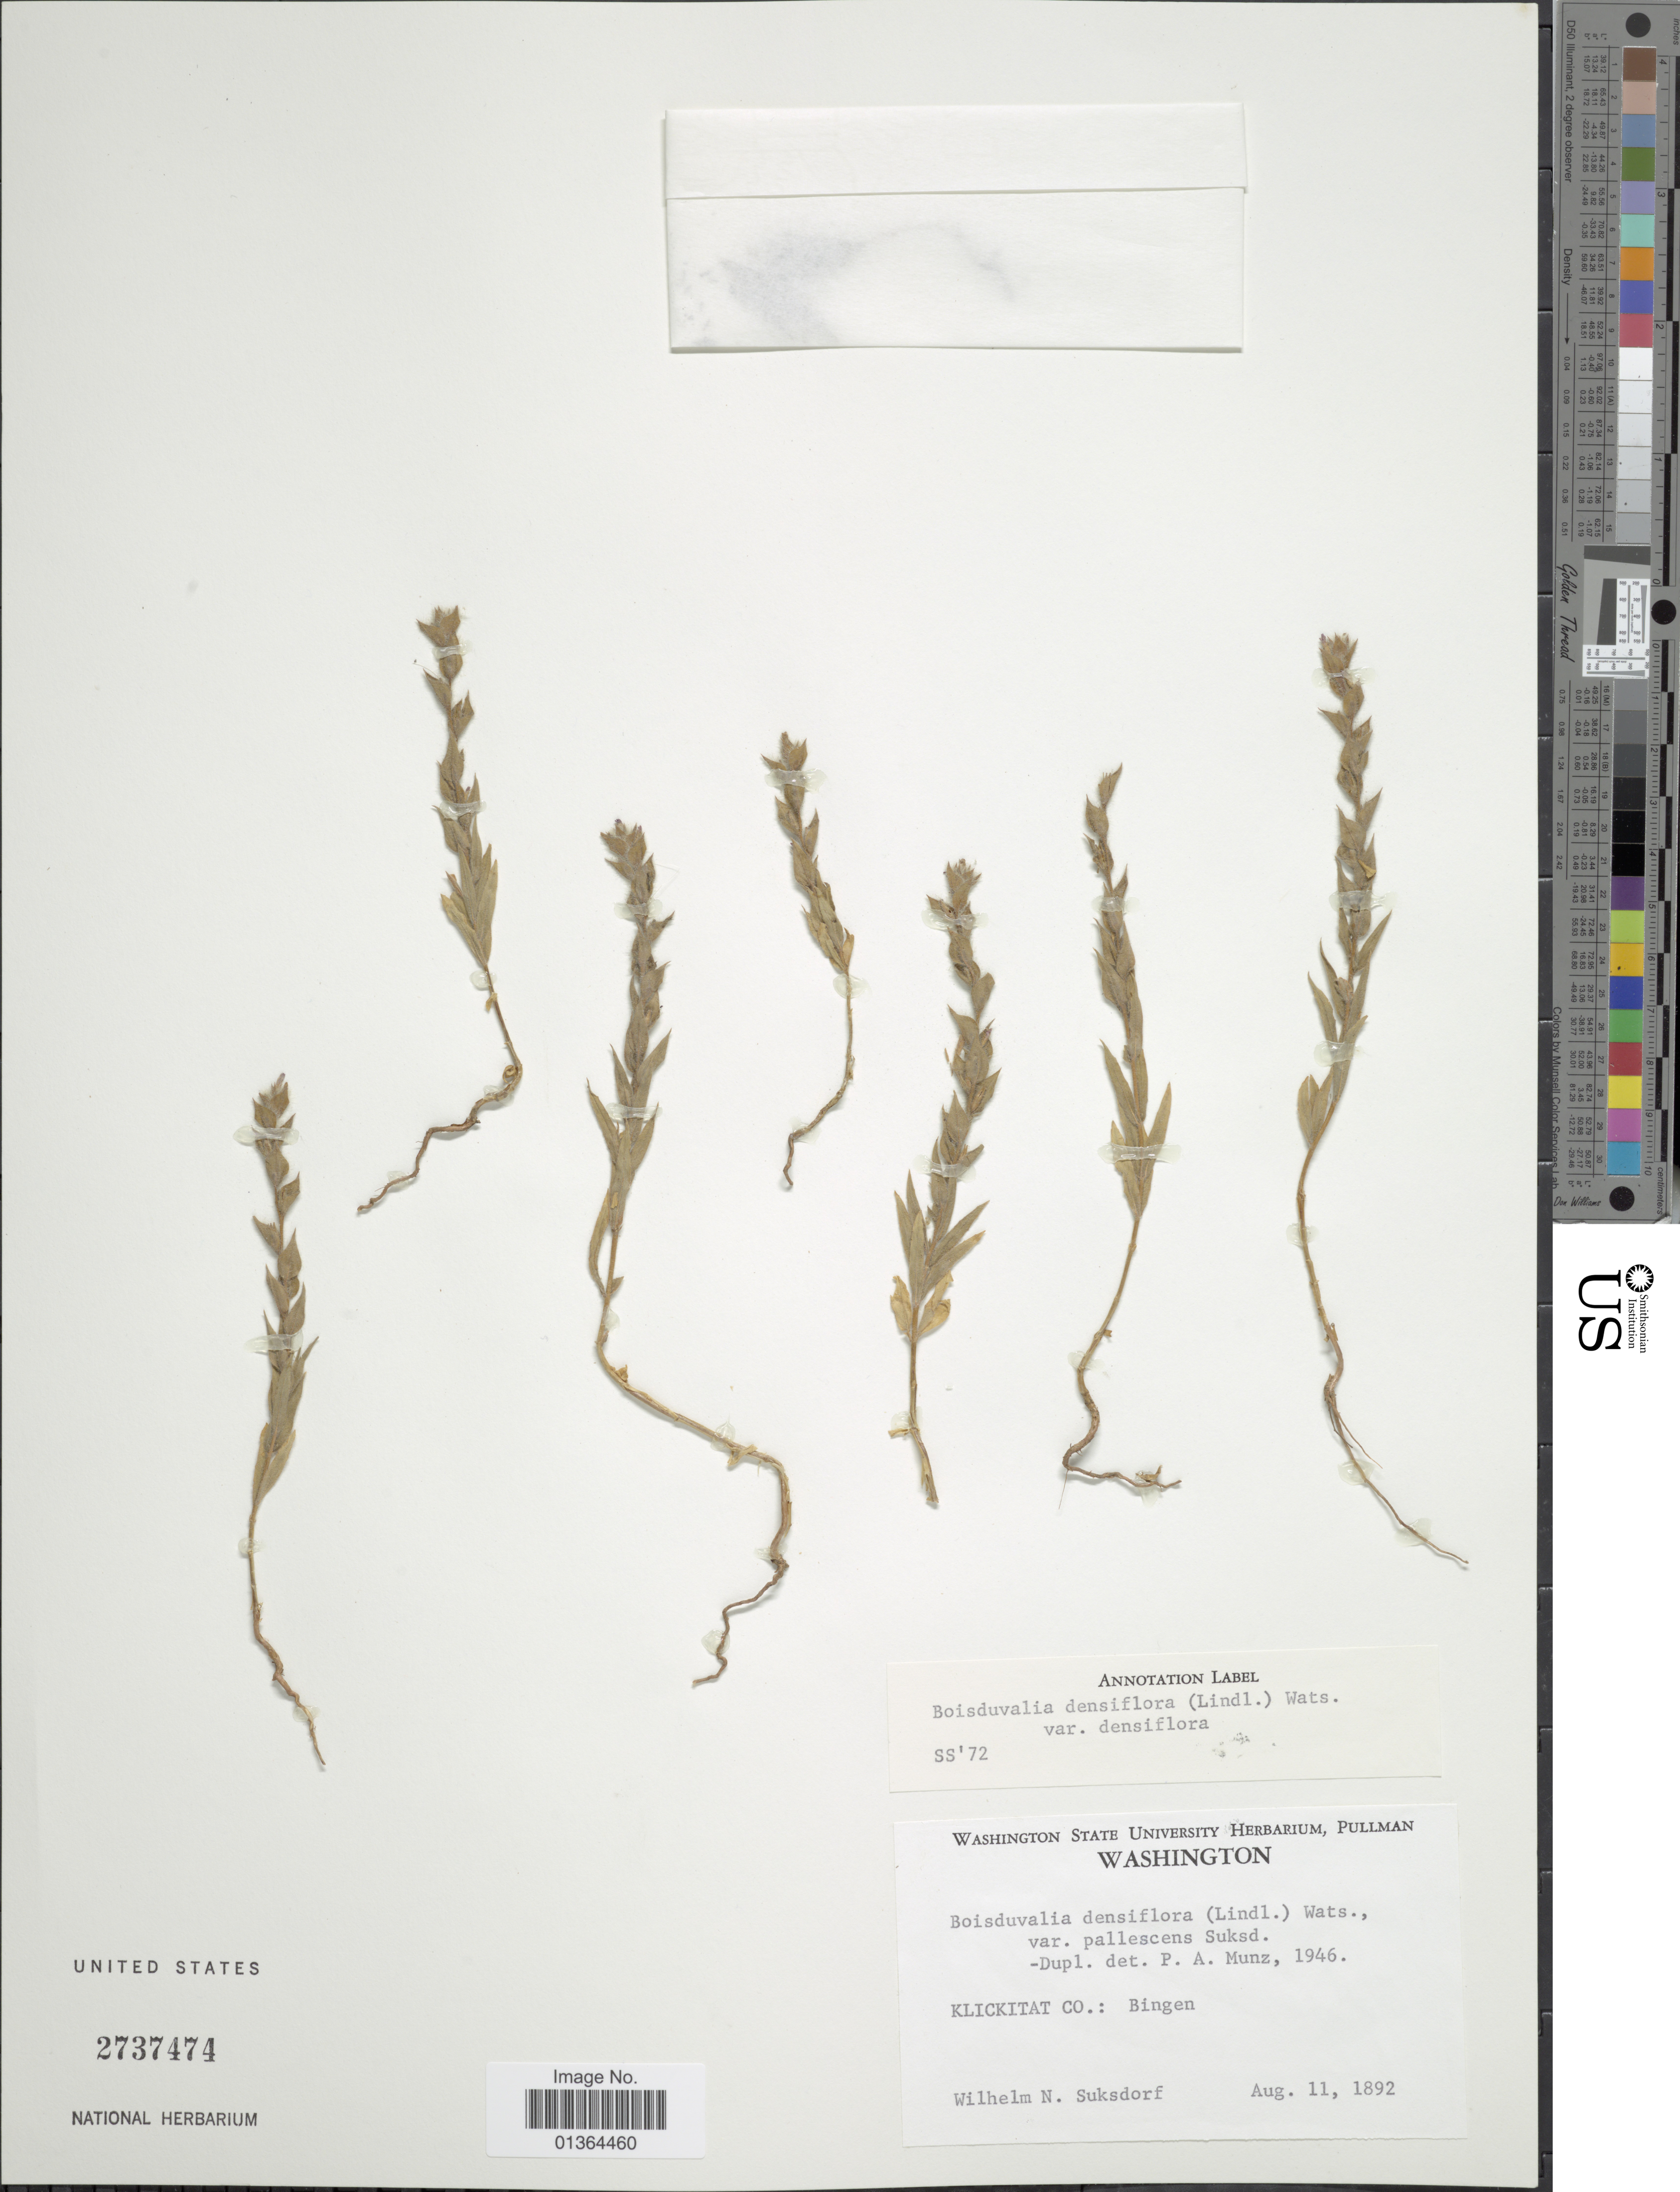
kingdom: Plantae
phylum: Tracheophyta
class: Magnoliopsida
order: Myrtales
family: Onagraceae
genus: Epilobium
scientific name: Epilobium densiflorum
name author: (Lindl.) Hoch & P.H. Raven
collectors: W. N. Suksdorf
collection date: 1892-08-11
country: United States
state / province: Washington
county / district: Klickitat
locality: Klickitat Co: Bingen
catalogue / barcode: US 2737474